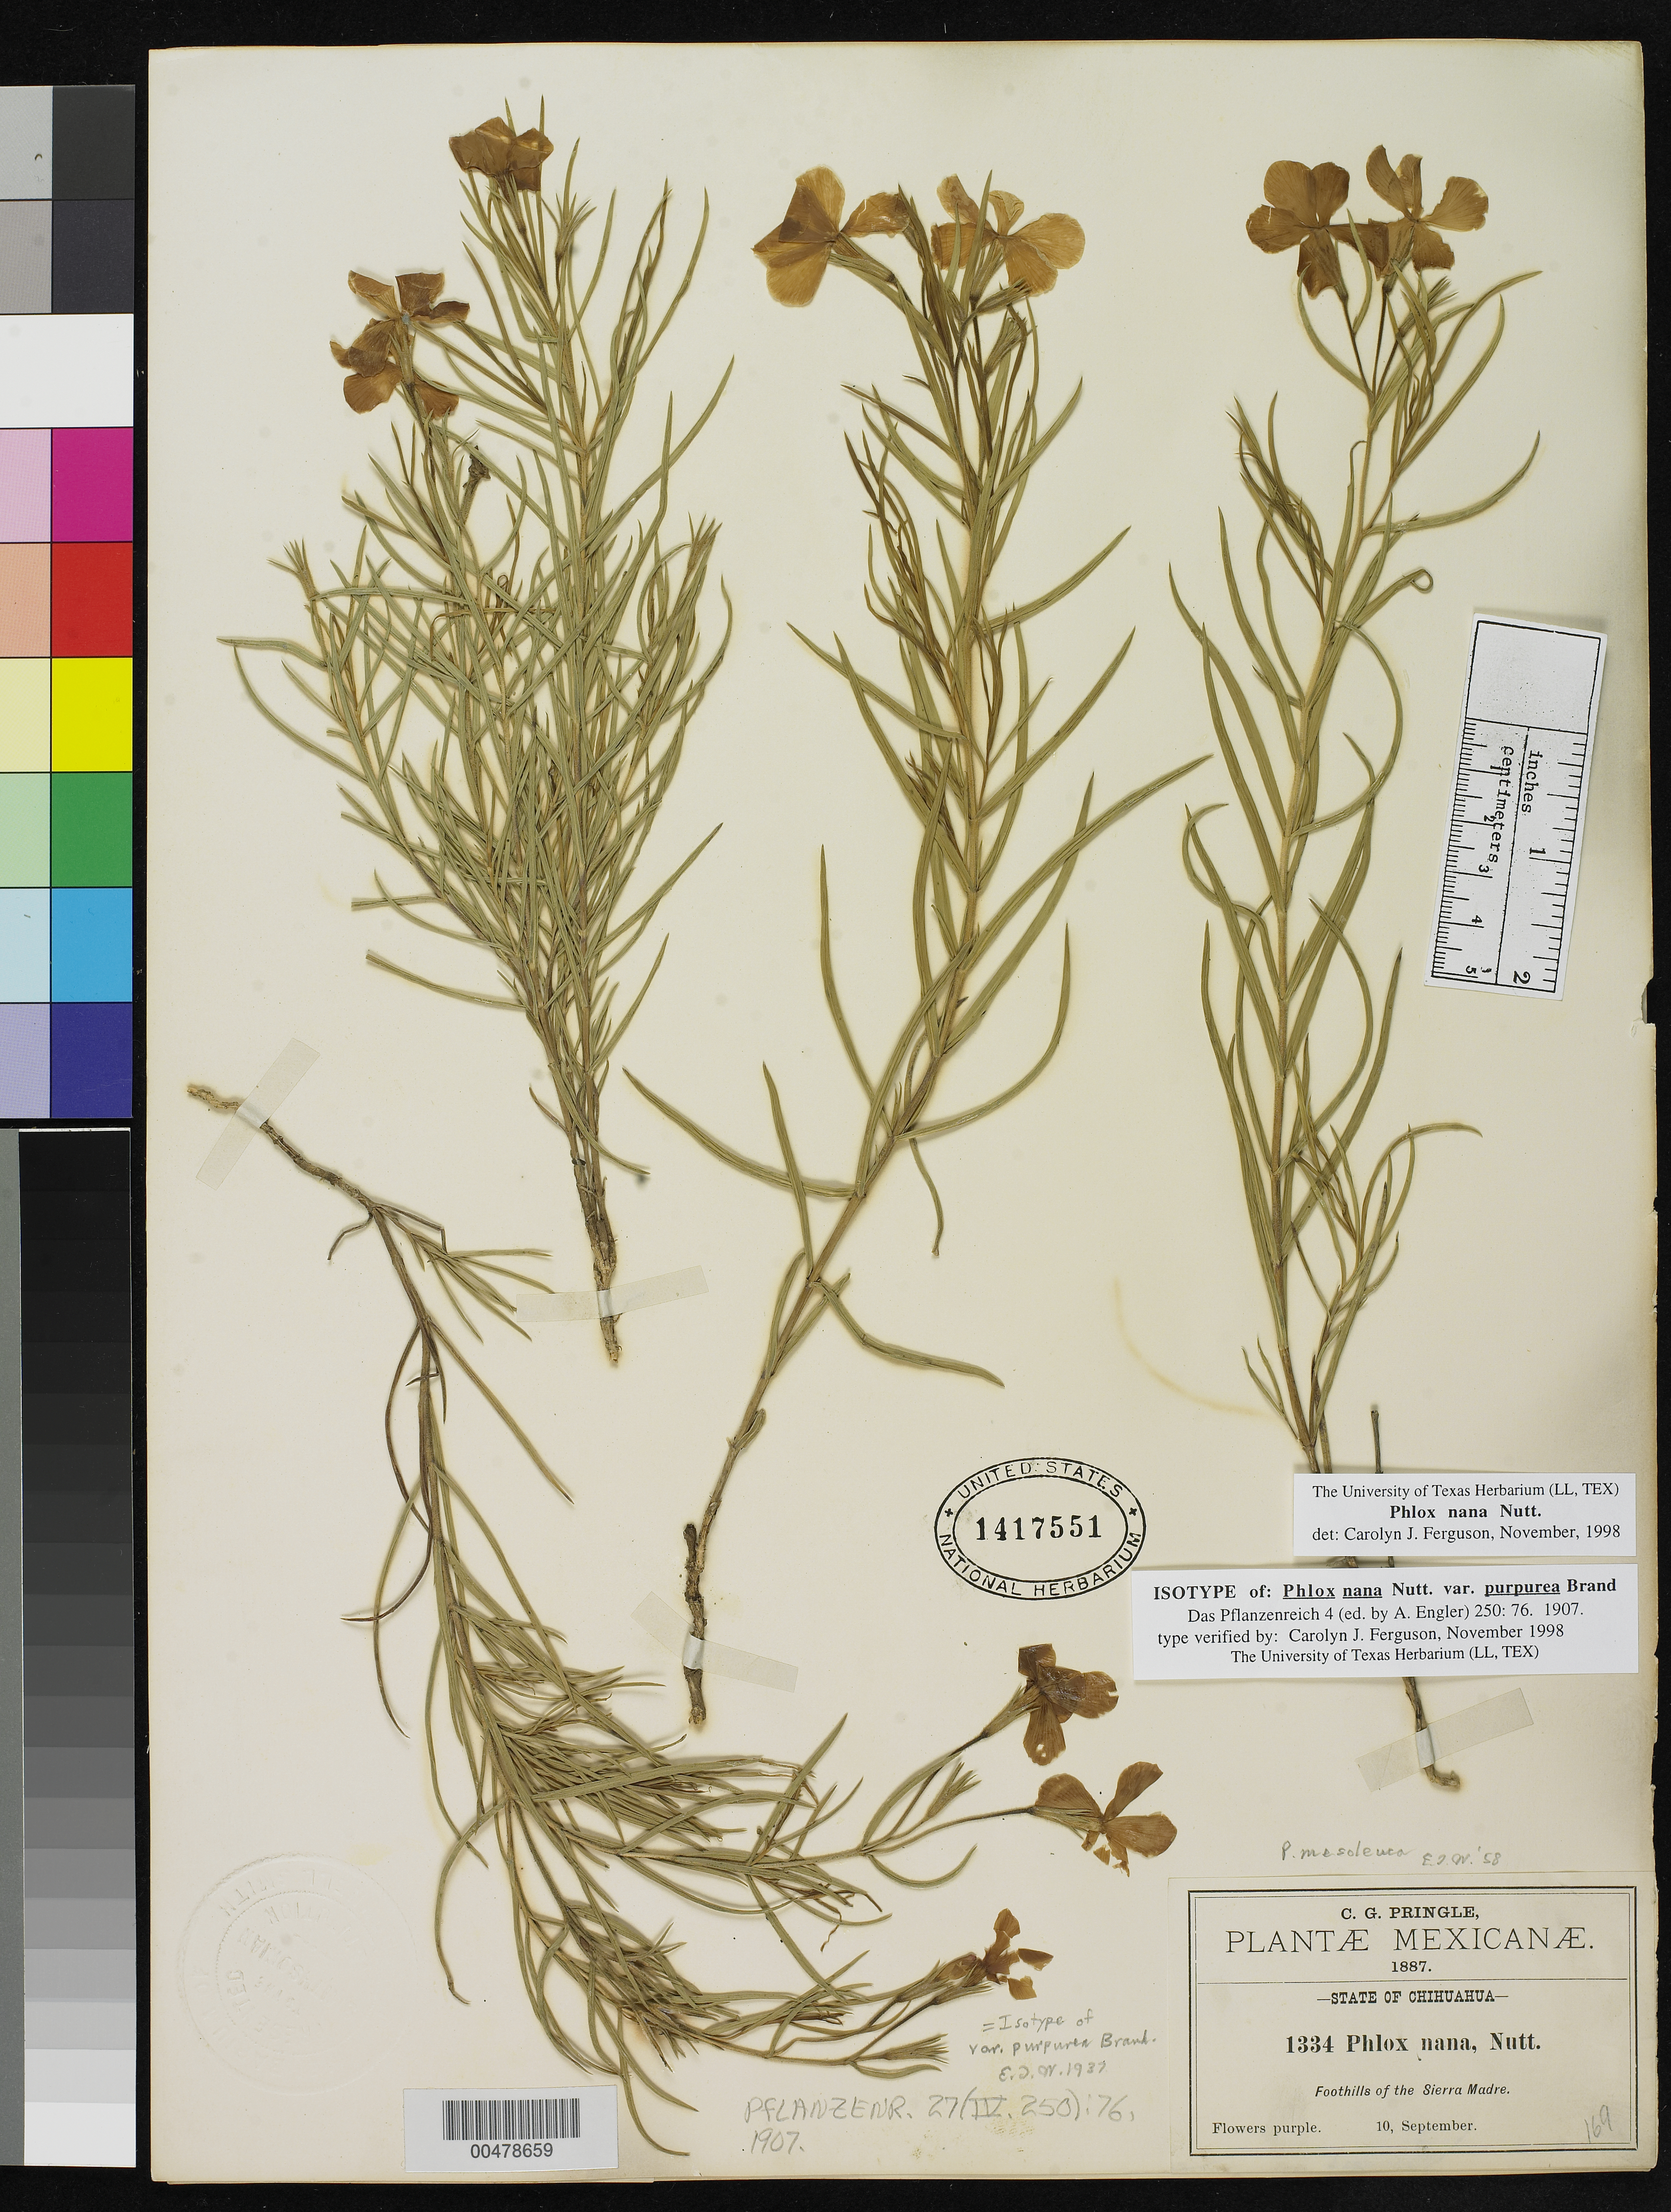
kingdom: Plantae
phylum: Tracheophyta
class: Magnoliopsida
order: Ericales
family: Polemoniaceae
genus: Phlox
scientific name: Phlox nana var. purpurea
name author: Brand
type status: Isotype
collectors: C. G. Pringle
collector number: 1334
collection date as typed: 10 Sep 1887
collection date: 1887-09-10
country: Mexico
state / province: Chihuahua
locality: Foothills of Sierra Madre.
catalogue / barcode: US 1417551